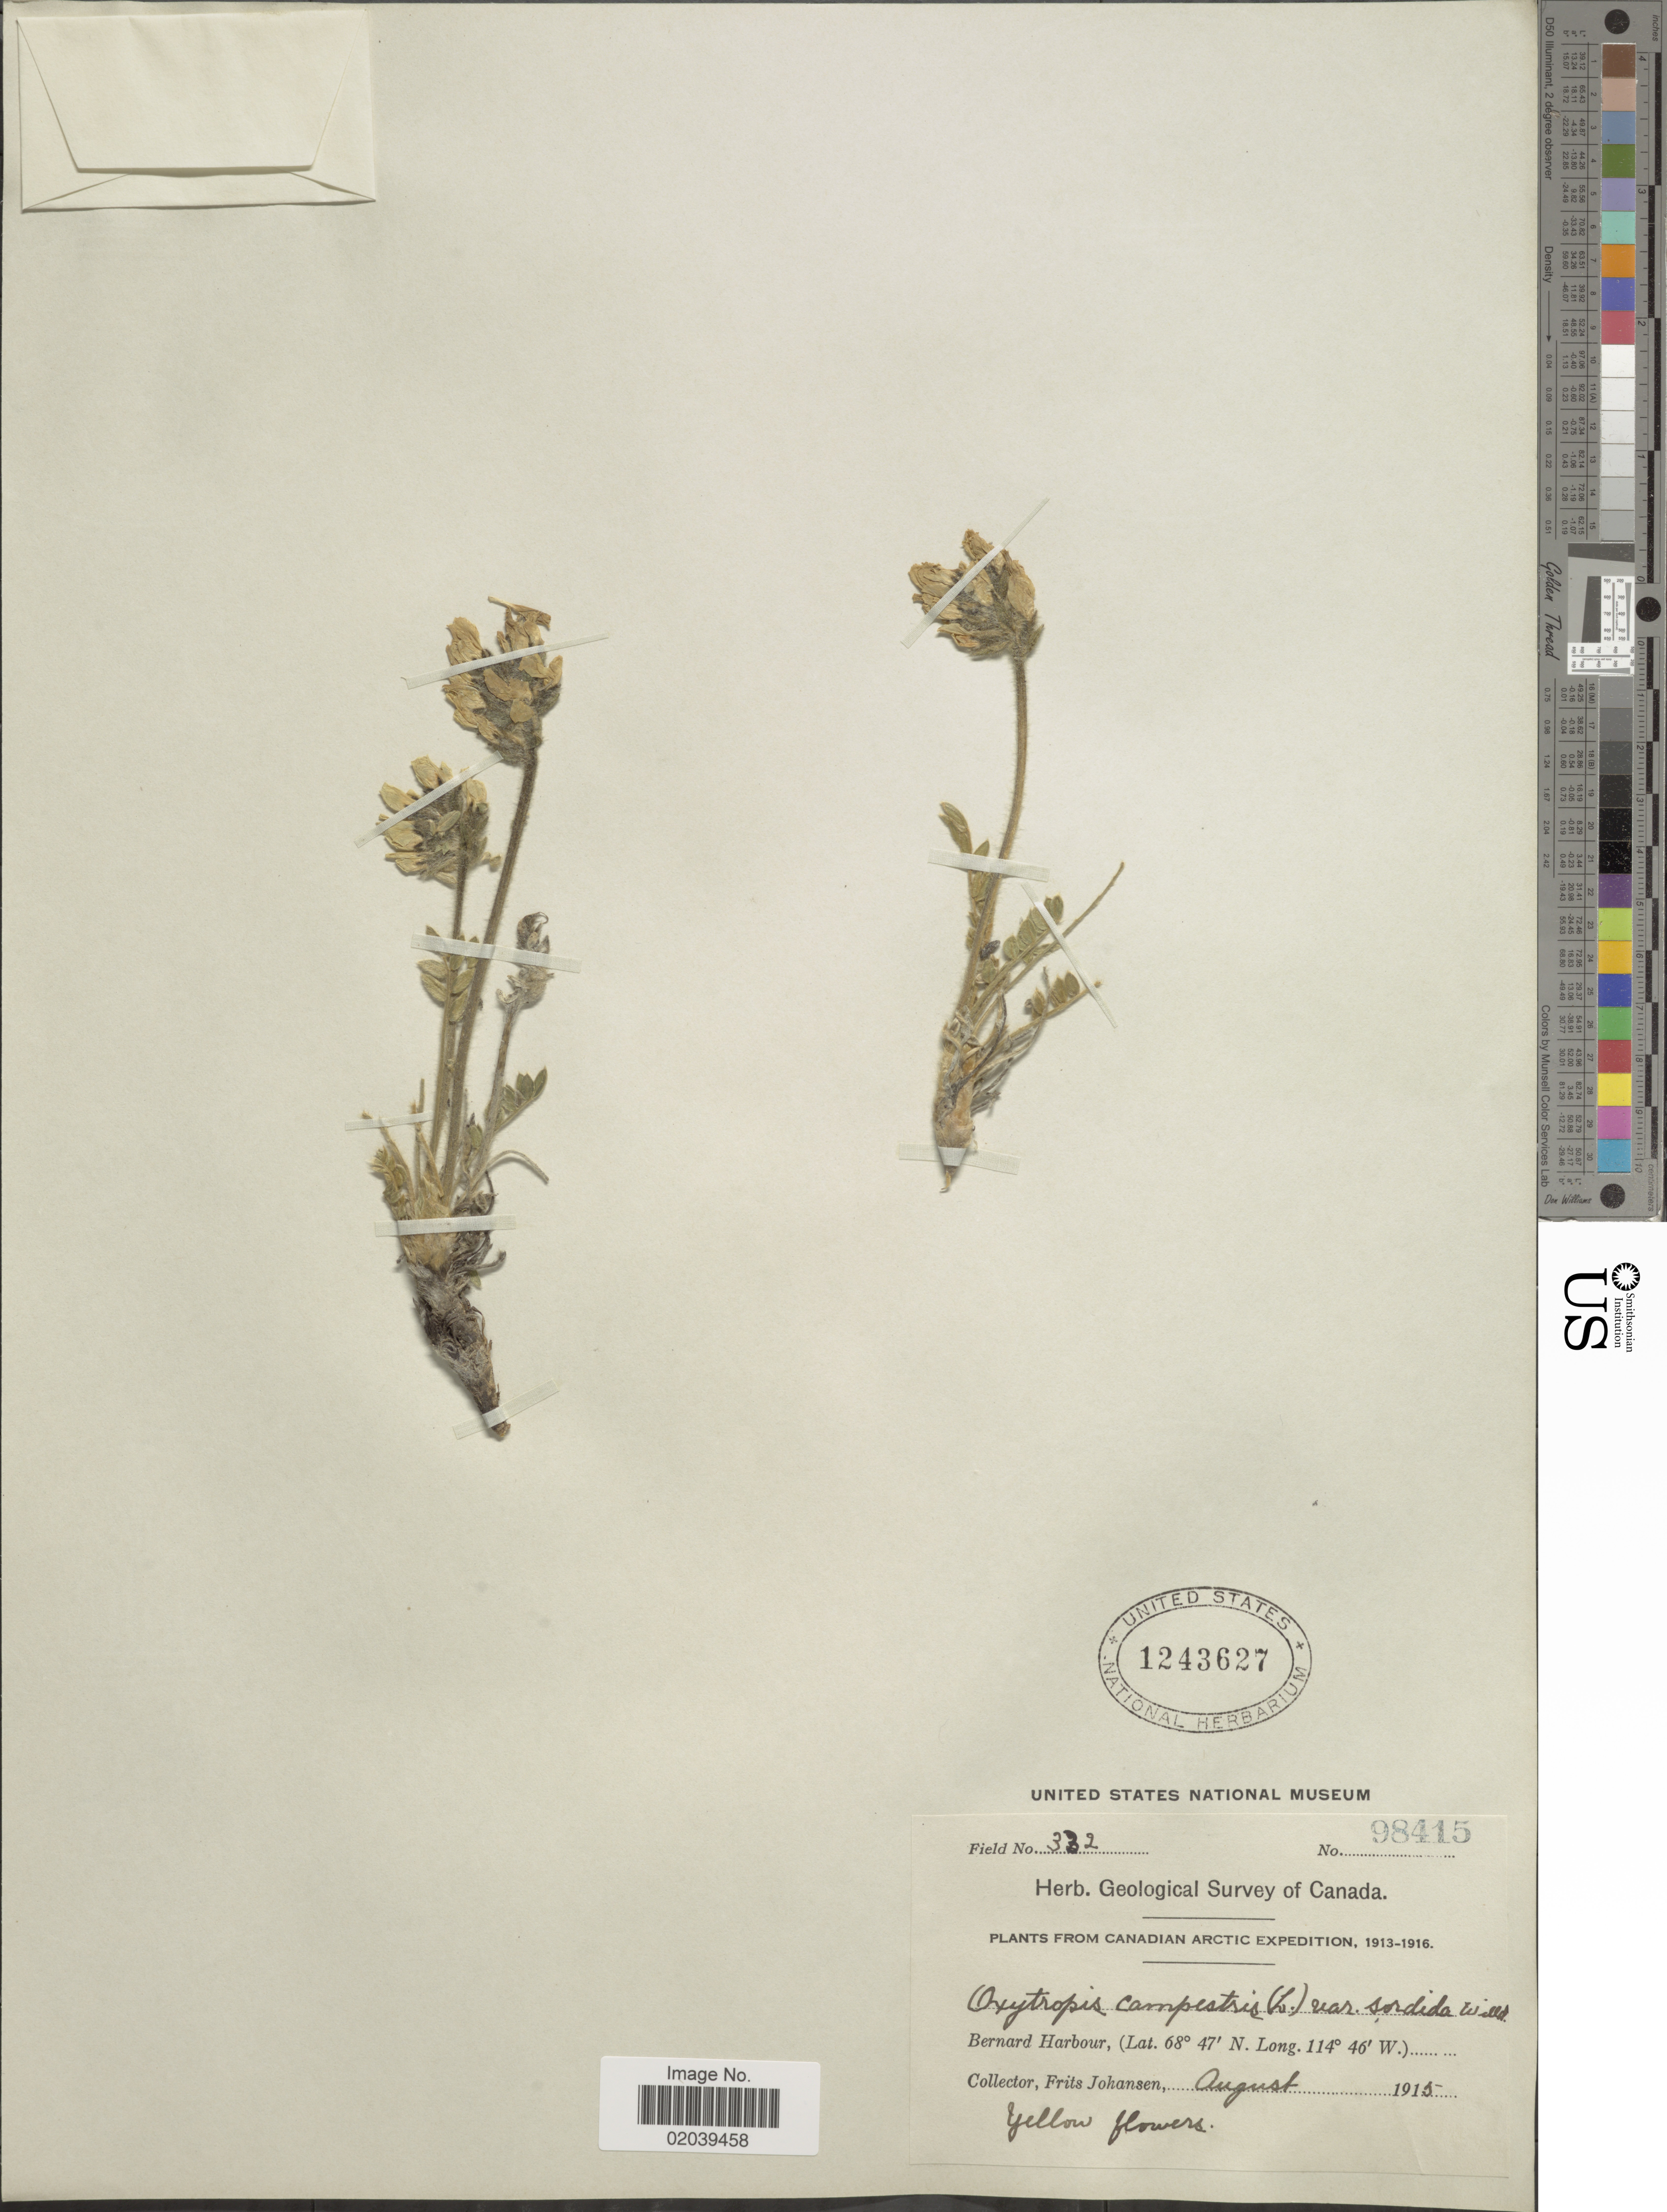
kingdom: Plantae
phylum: Tracheophyta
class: Magnoliopsida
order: Fabales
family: Fabaceae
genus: Oxytropis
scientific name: Oxytropis campestris var. gracilis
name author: (A. Nelson) Barneby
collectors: F. Johansen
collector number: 322*/98415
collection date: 1915-08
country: Canada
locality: Canadian Arctic. Bernard Harbour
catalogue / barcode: US 1243627